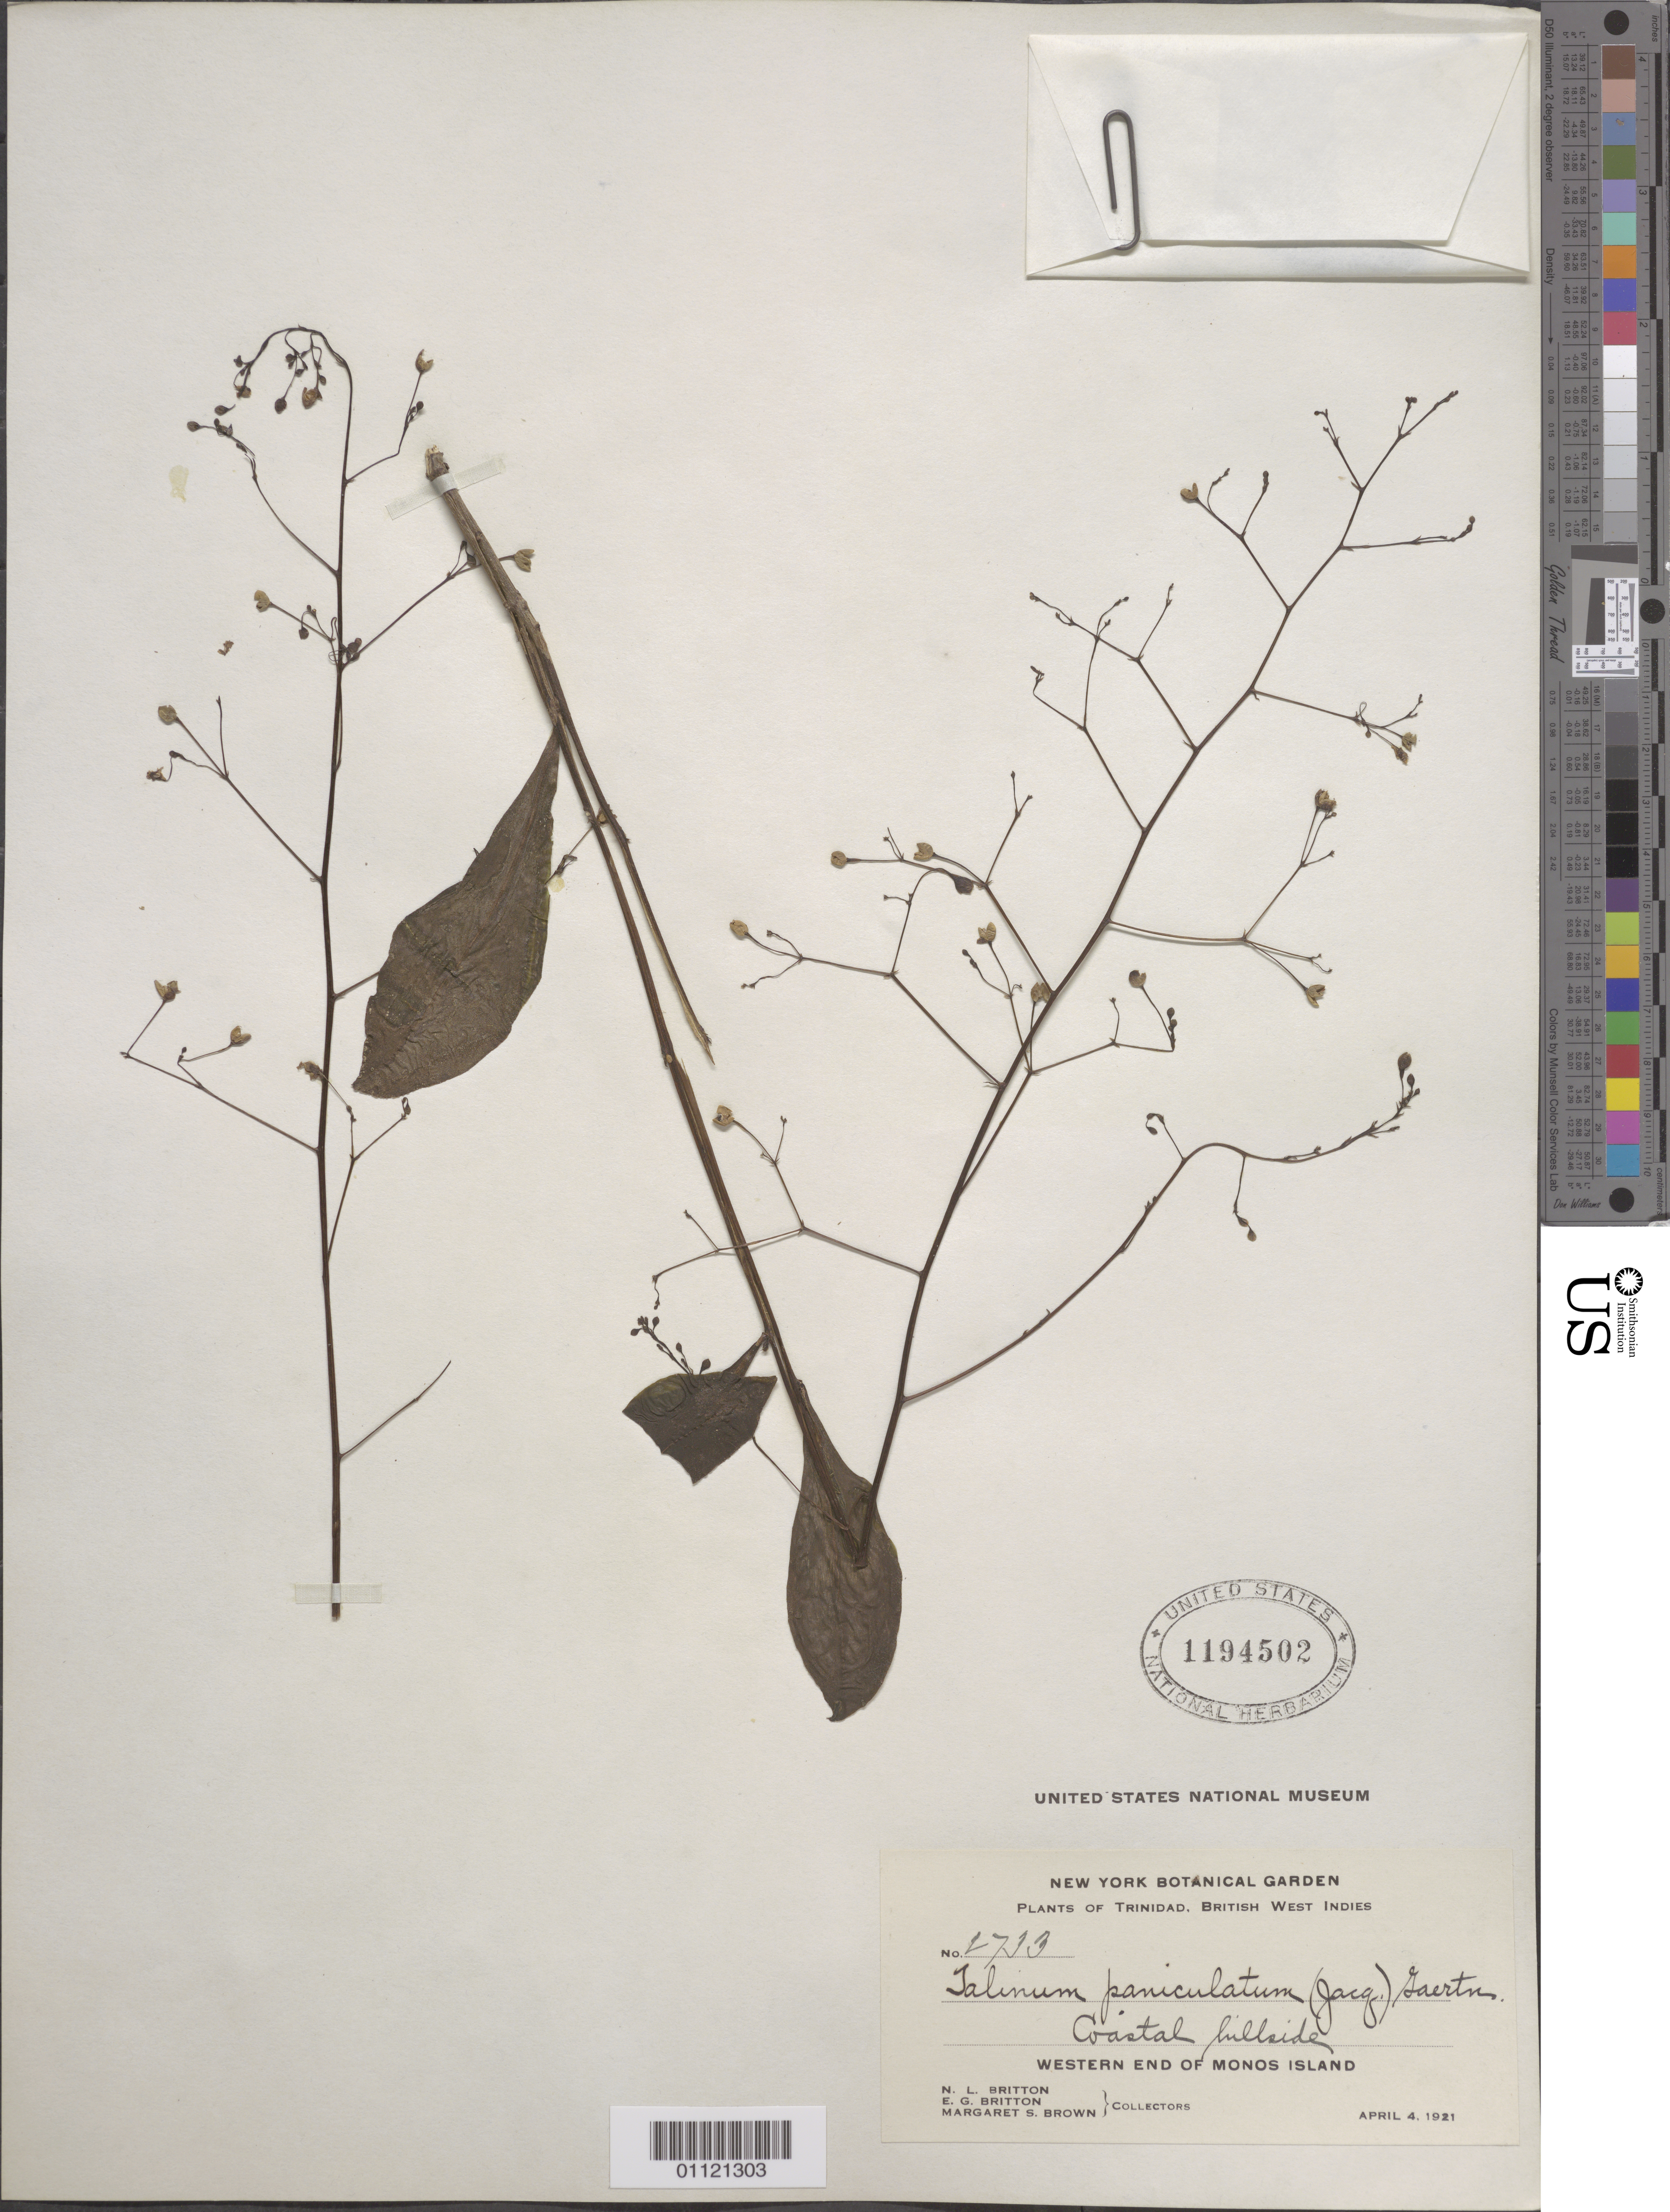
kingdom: Plantae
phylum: Tracheophyta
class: Magnoliopsida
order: Caryophyllales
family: Talinaceae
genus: Talinum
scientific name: Talinum paniculatum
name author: (Jacq.) Gaertn.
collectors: N. Britton, E. G. Britton & M. S. Brown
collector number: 2733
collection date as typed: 04 Apr 1921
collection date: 1921-04-04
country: Trinidad and Tobago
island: Monos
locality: W end of Monos Island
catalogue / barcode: US 1194502